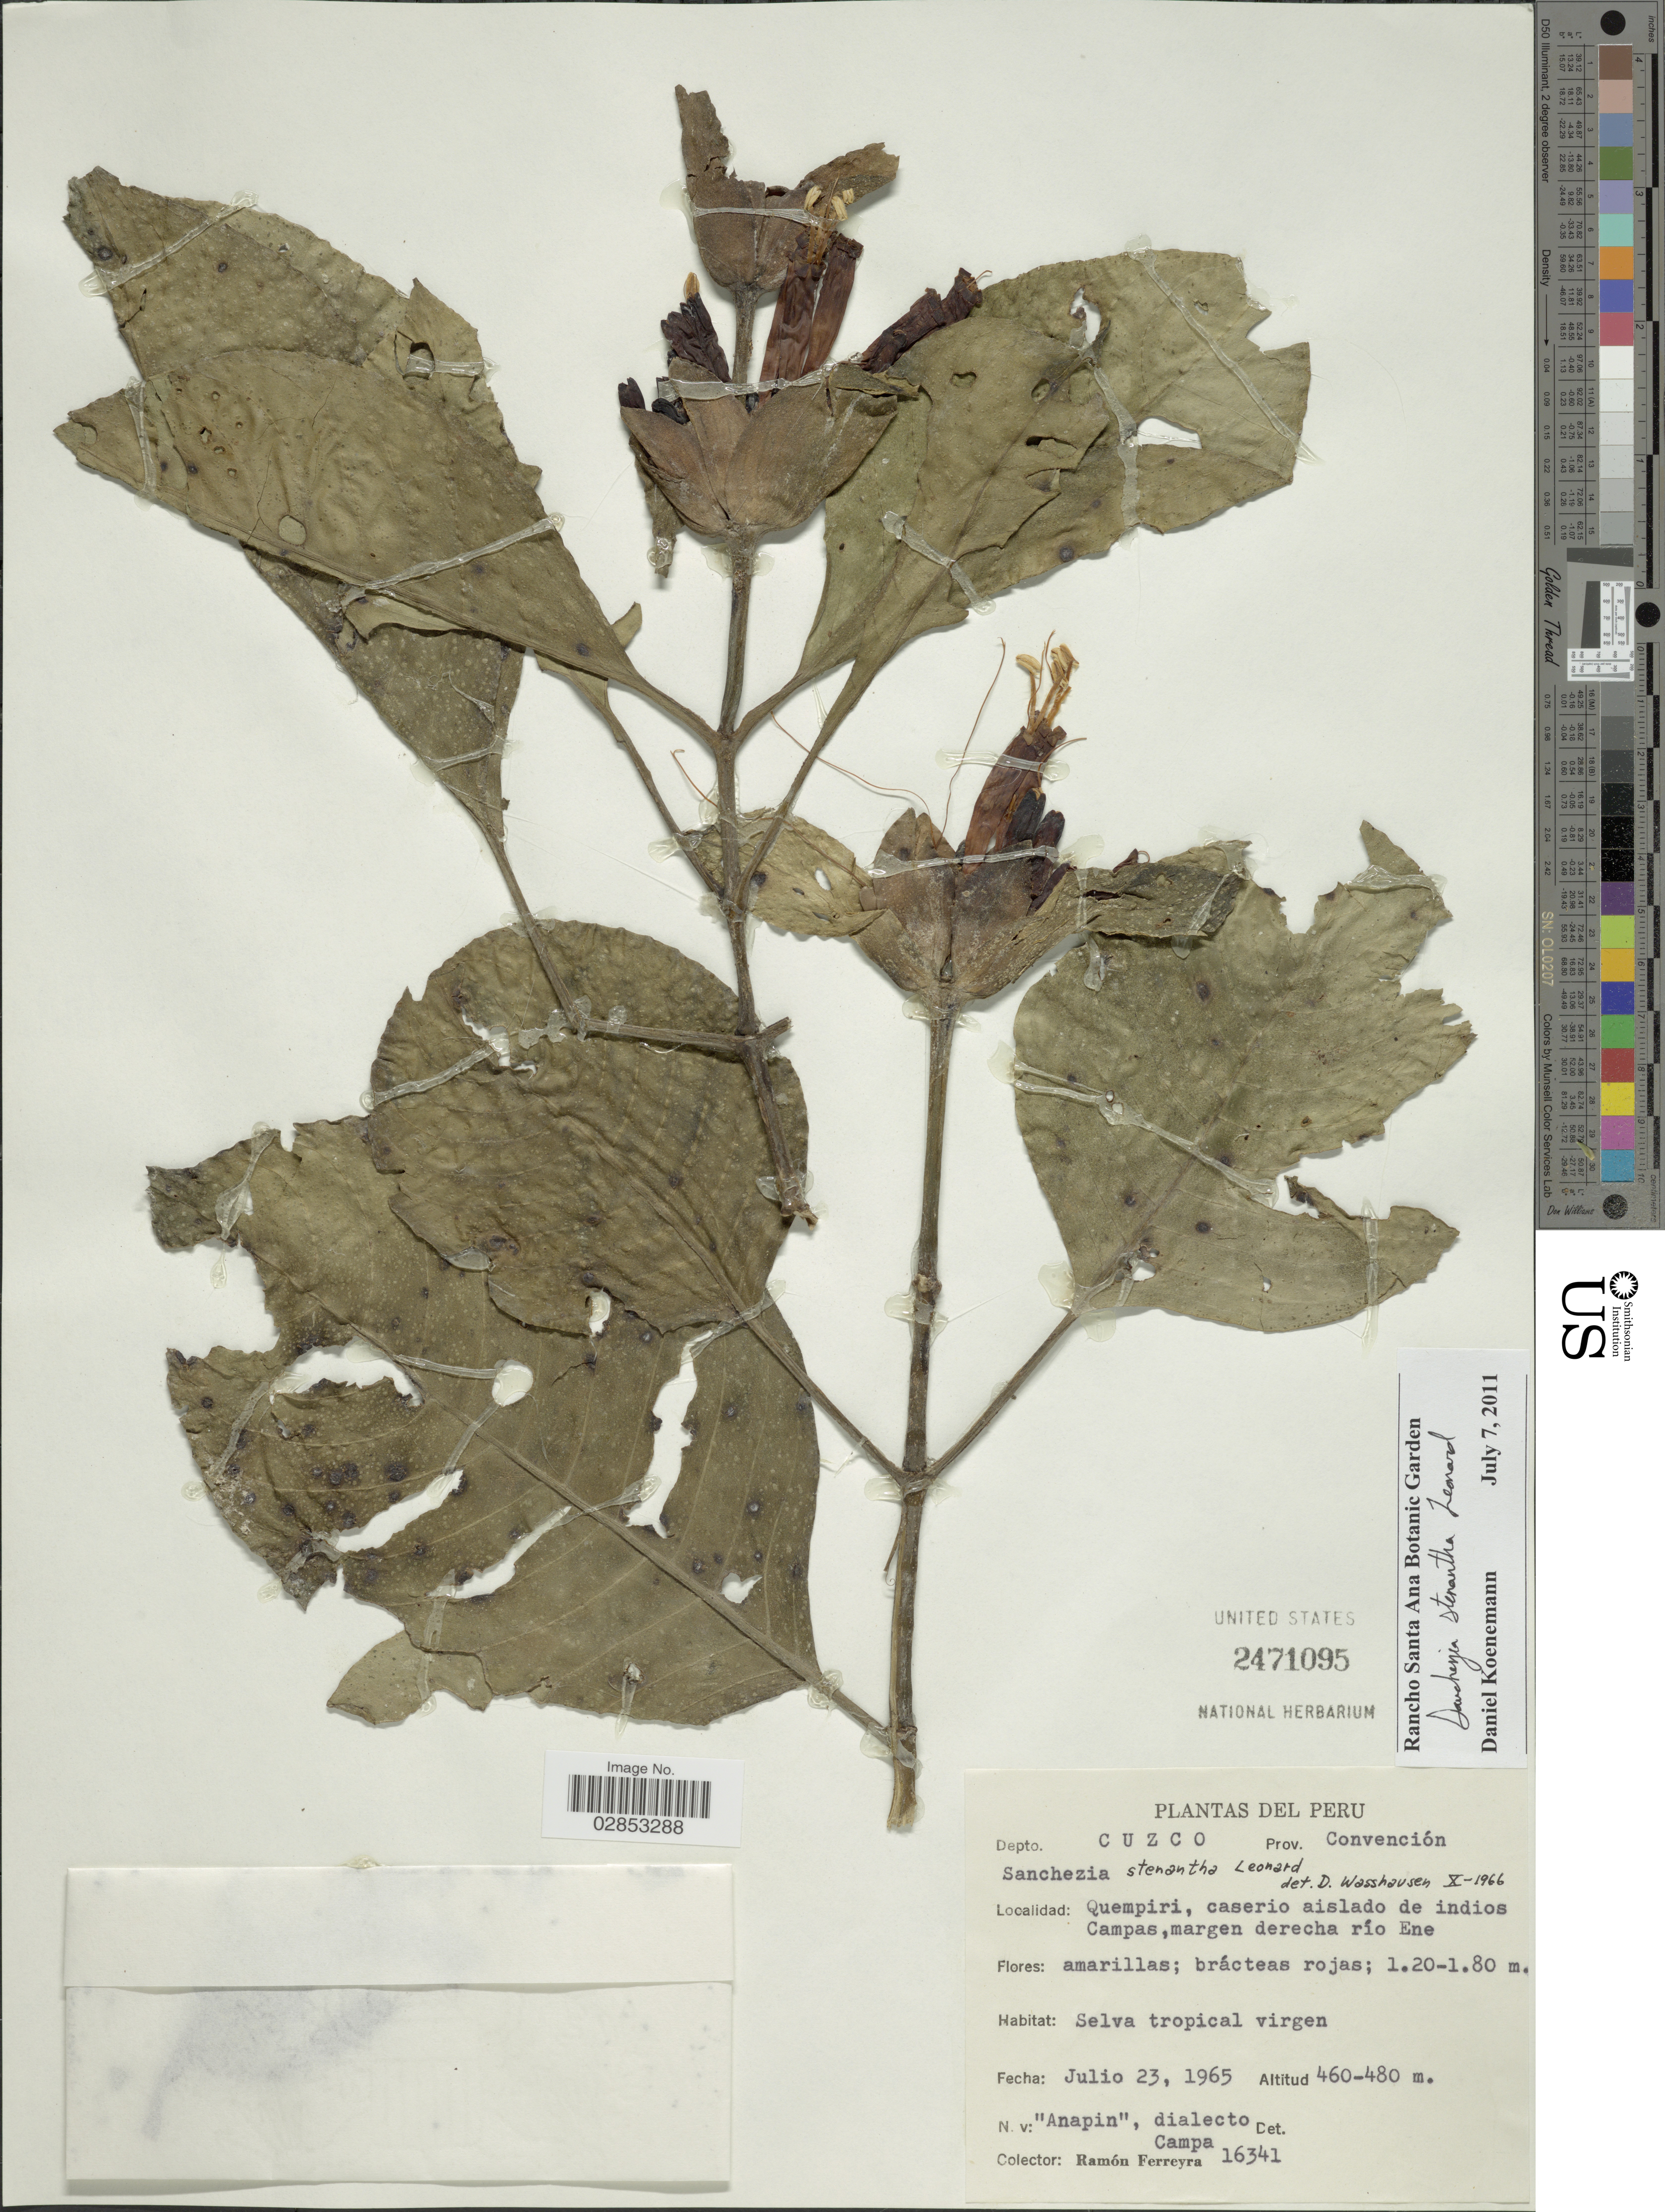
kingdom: Plantae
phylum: Tracheophyta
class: Magnoliopsida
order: Lamiales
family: Acanthaceae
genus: Sanchezia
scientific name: Sanchezia ovata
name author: Ruiz & Pav.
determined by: Azevedo, Igor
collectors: R. A. Ferreyra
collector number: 16341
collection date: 1965-07-23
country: Peru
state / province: Cusco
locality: Depto. Cuzco, Prov. Convención, Quempiri, caserio aislado de indios Campas, margen derecha río Ene.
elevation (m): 460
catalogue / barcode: US 2471095